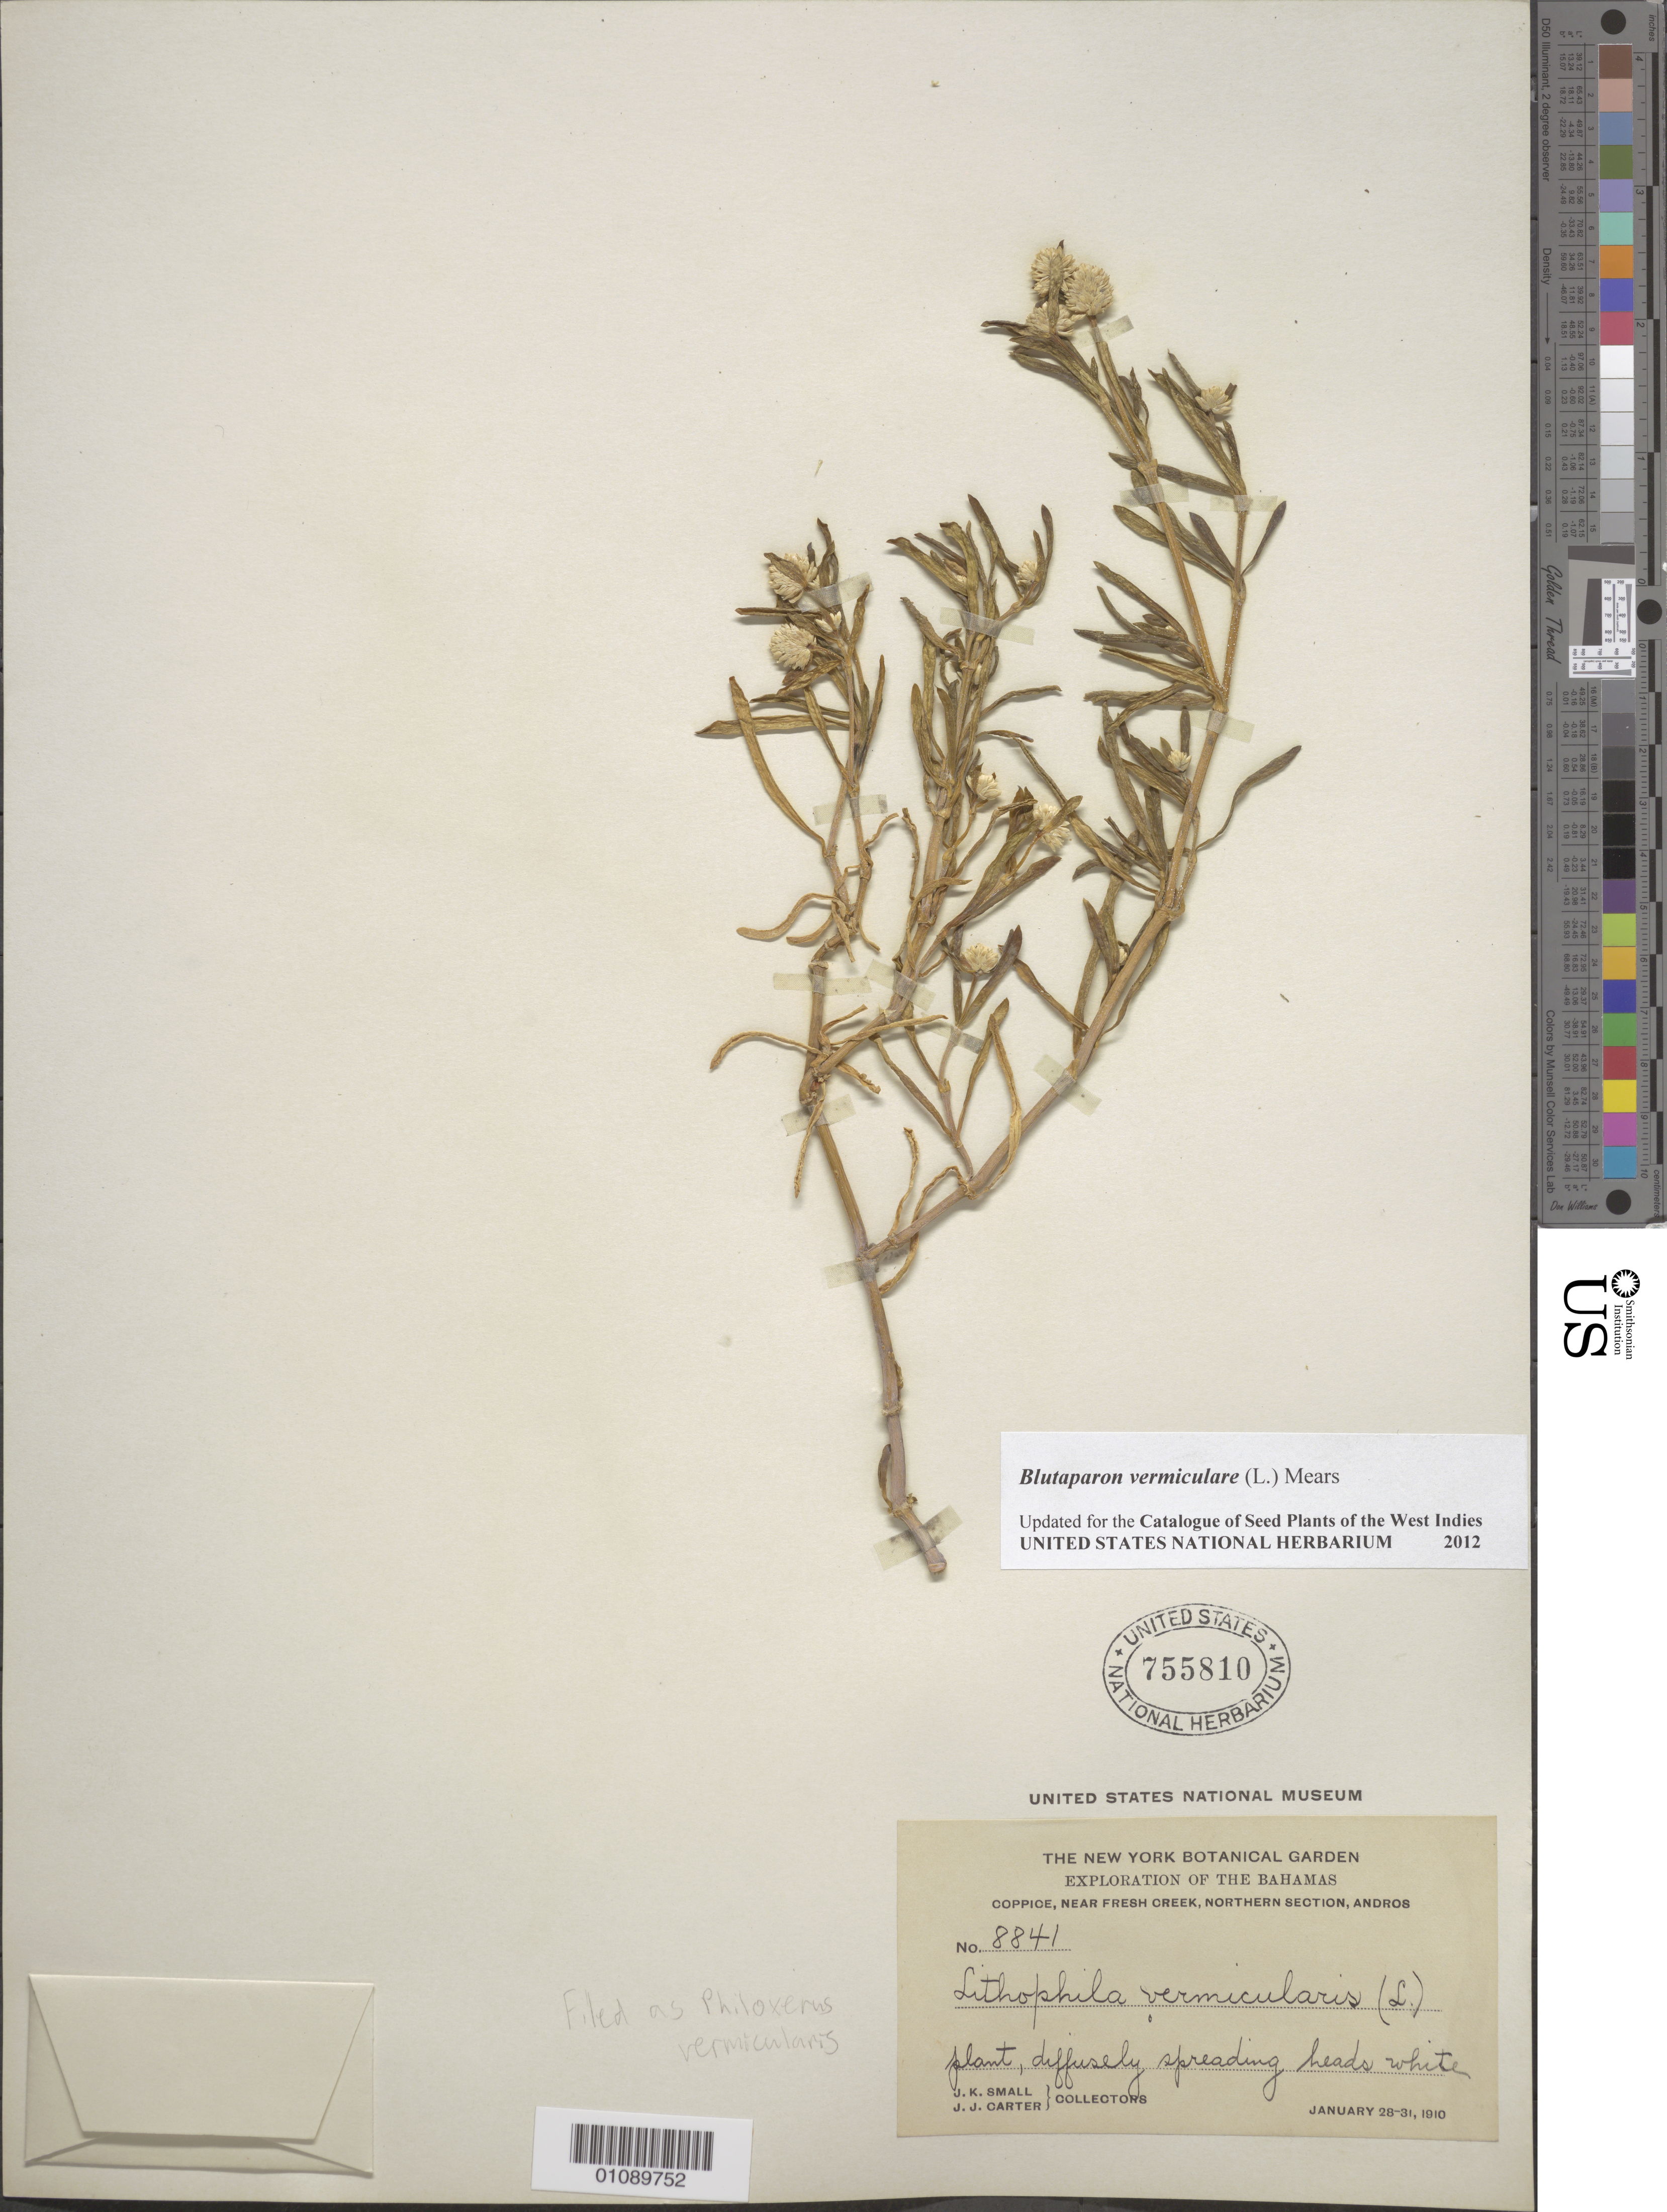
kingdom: Plantae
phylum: Tracheophyta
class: Magnoliopsida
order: Caryophyllales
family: Amaranthaceae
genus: Gomphrena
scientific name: Gomphrena vermicularis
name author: L.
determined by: Strong, Mark T., (BOT), Smithsonian Institution - National Museum of Natural History (UNITED STATES)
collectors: J. K. Small & J. J. Carter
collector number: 8841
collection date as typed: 28 Jan 1910 to 31 Jan 1910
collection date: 1910-01-28/1910-01-31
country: Bahamas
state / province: North Andros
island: Andros I.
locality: Andros, northern section, near Fresh Creek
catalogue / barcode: US 755810